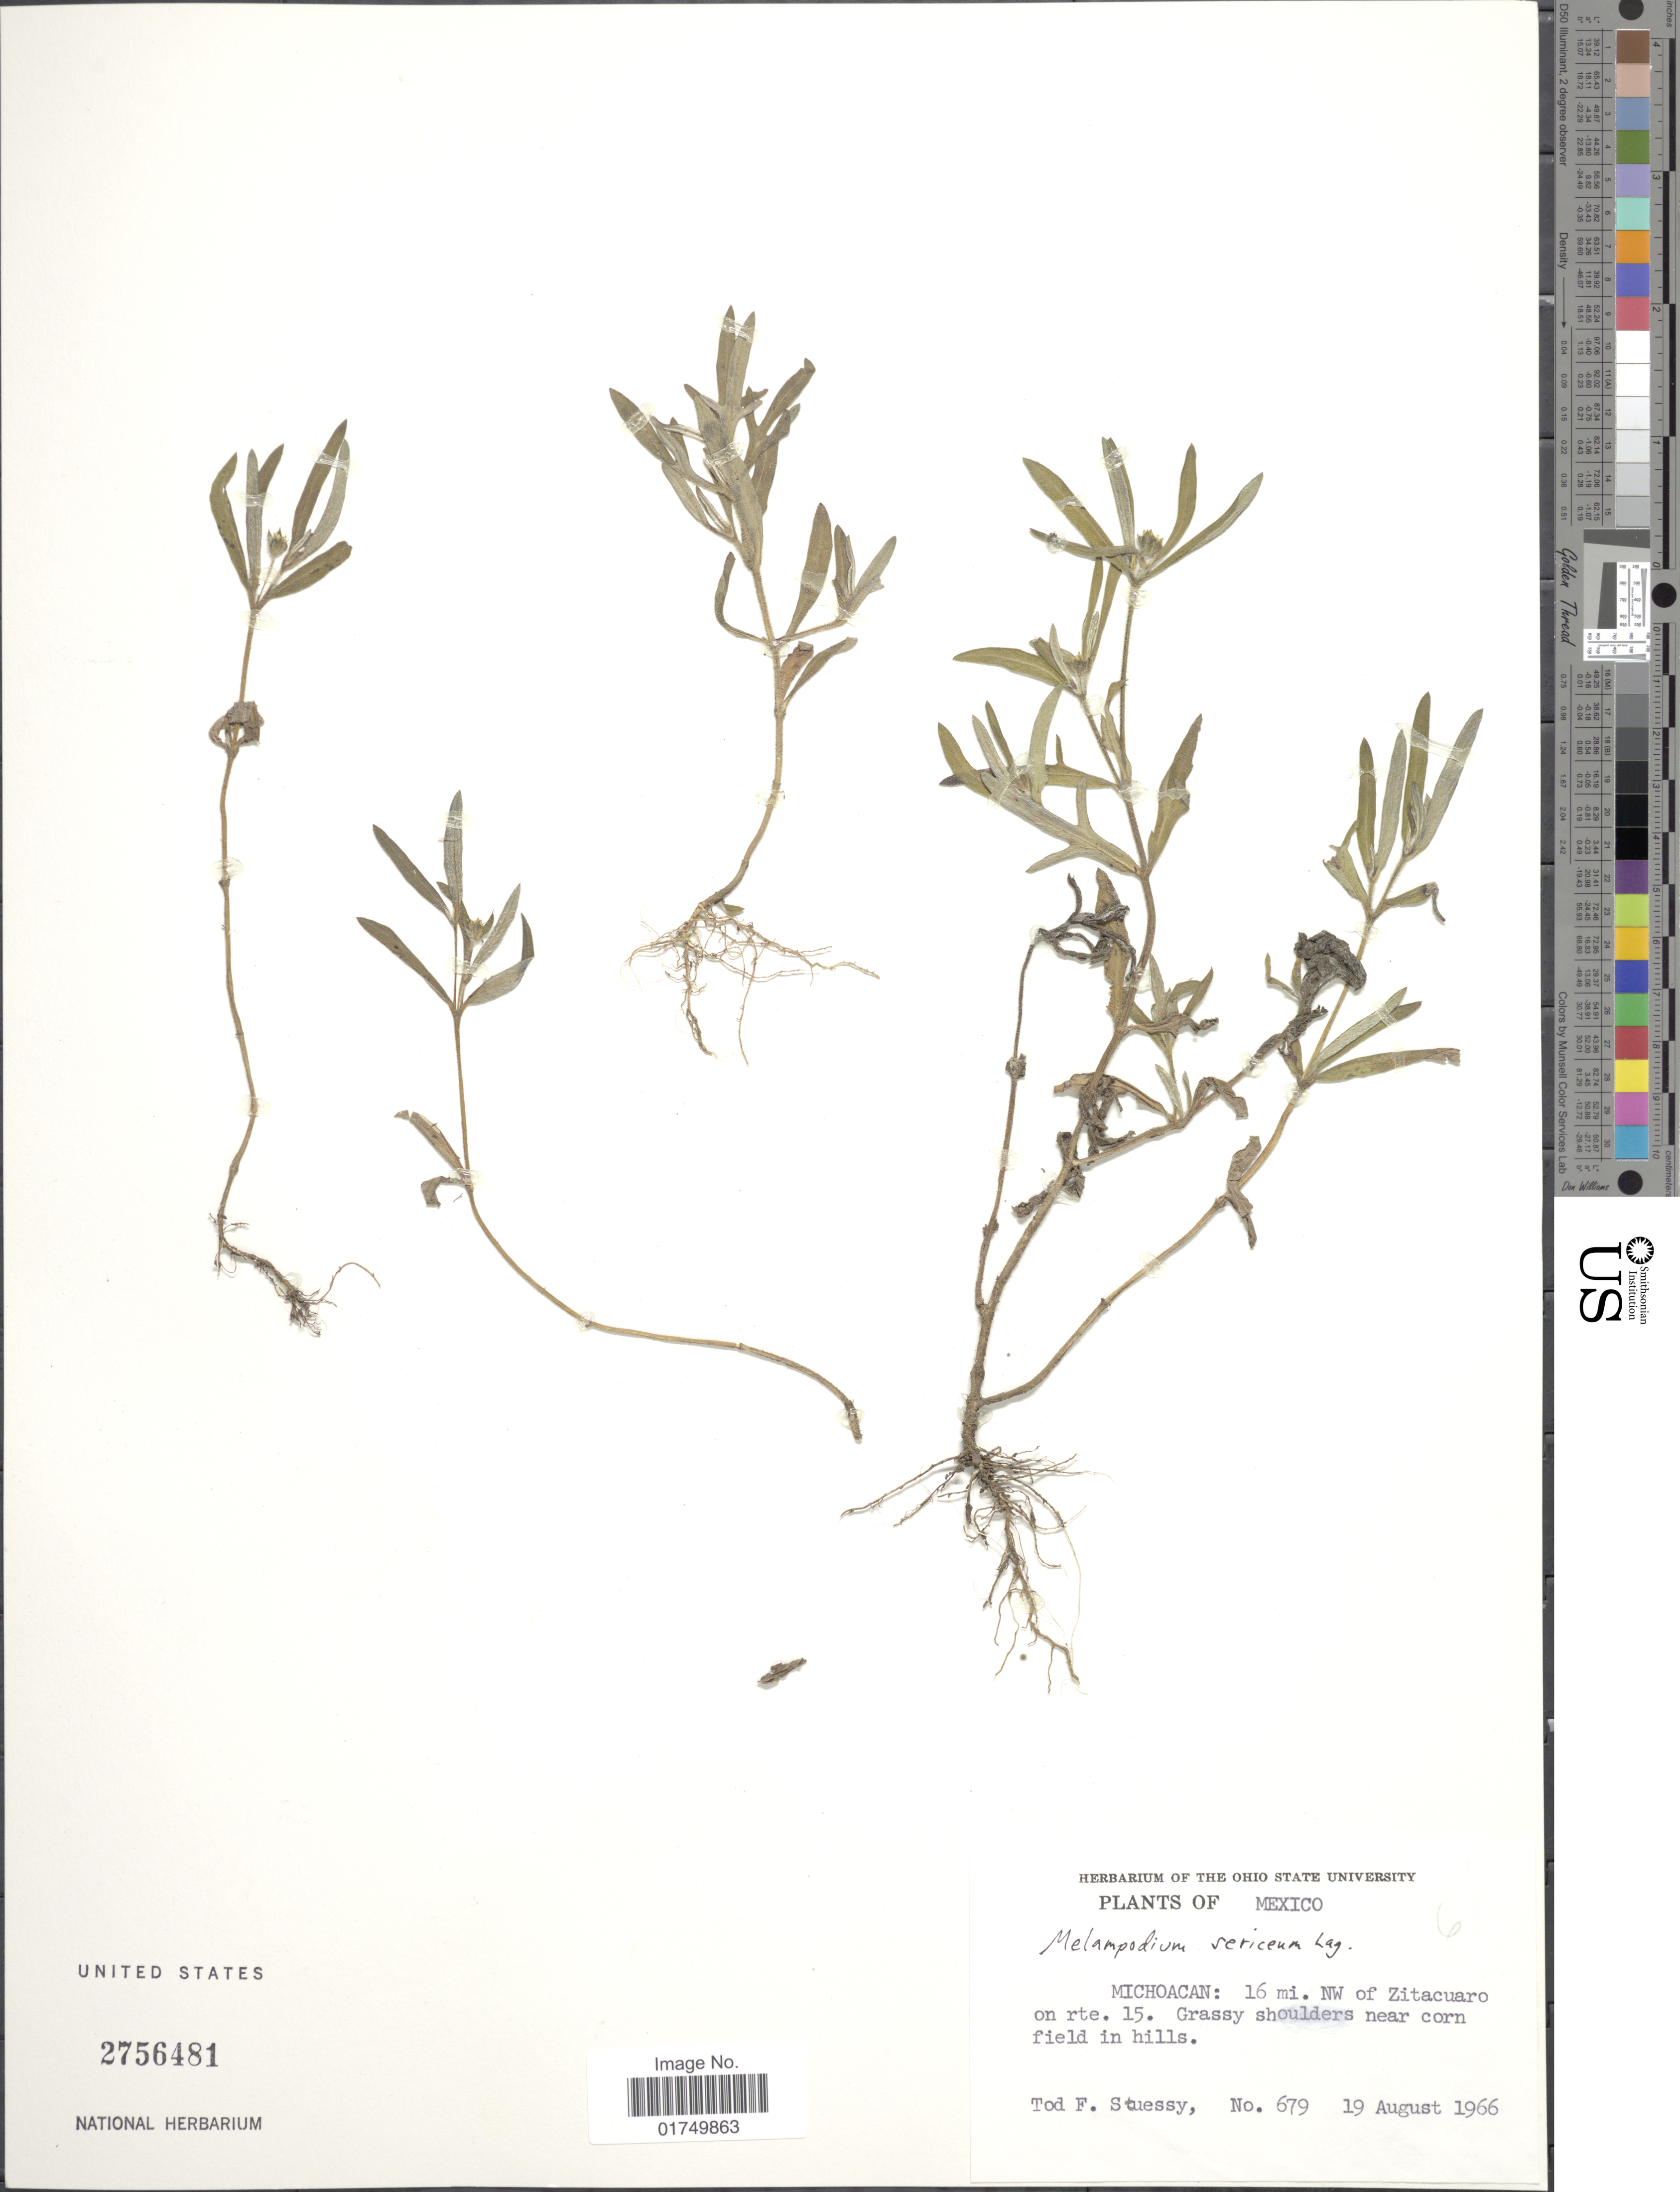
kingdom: Plantae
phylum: Tracheophyta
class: Magnoliopsida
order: Asterales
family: Asteraceae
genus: Melampodium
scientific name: Melampodium sericeum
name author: Kunth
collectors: T. Stuessy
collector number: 679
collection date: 1966-08-19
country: Mexico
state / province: Michoacán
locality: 16 mi. NW of Zitacuaro on rte. 15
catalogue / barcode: US 2756481